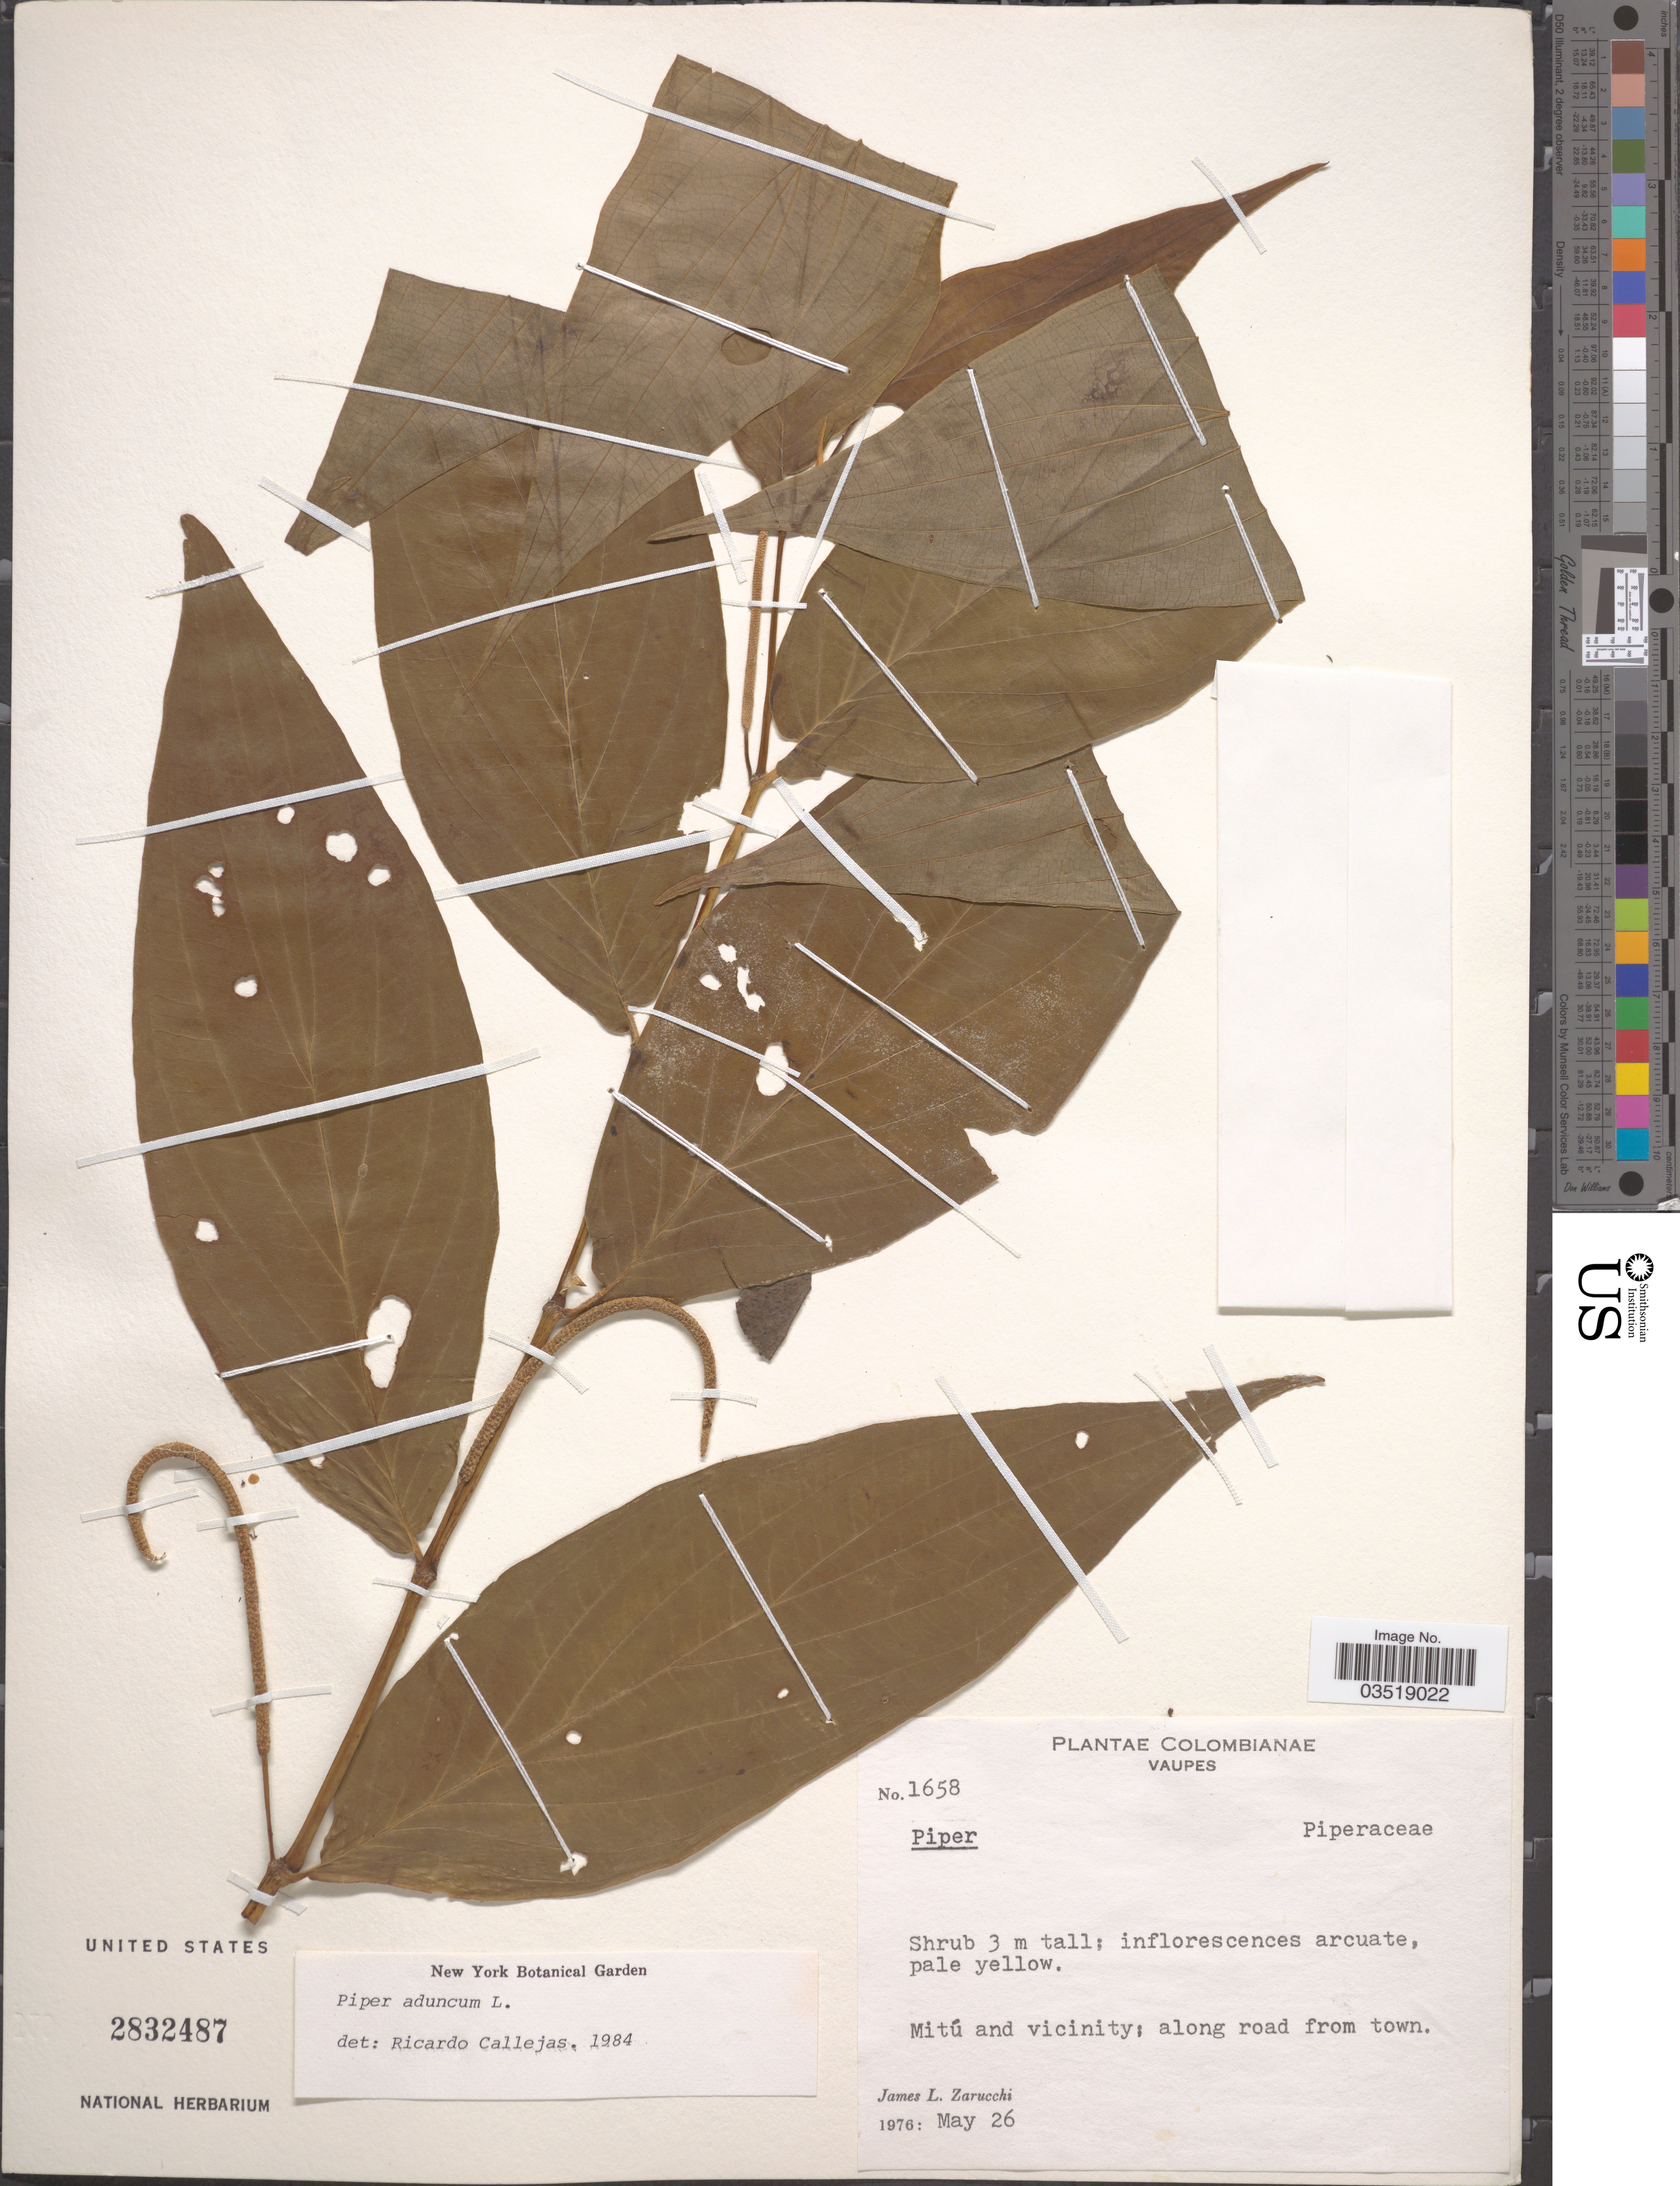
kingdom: Plantae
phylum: Tracheophyta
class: Magnoliopsida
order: Piperales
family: Piperaceae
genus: Piper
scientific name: Piper aduncum var. aduncum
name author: L.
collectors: J. L. Zarucchi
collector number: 1658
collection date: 1976-05-26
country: Colombia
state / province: Vaupés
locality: Mitú and vicinity; along road from town.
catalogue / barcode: US 2832487